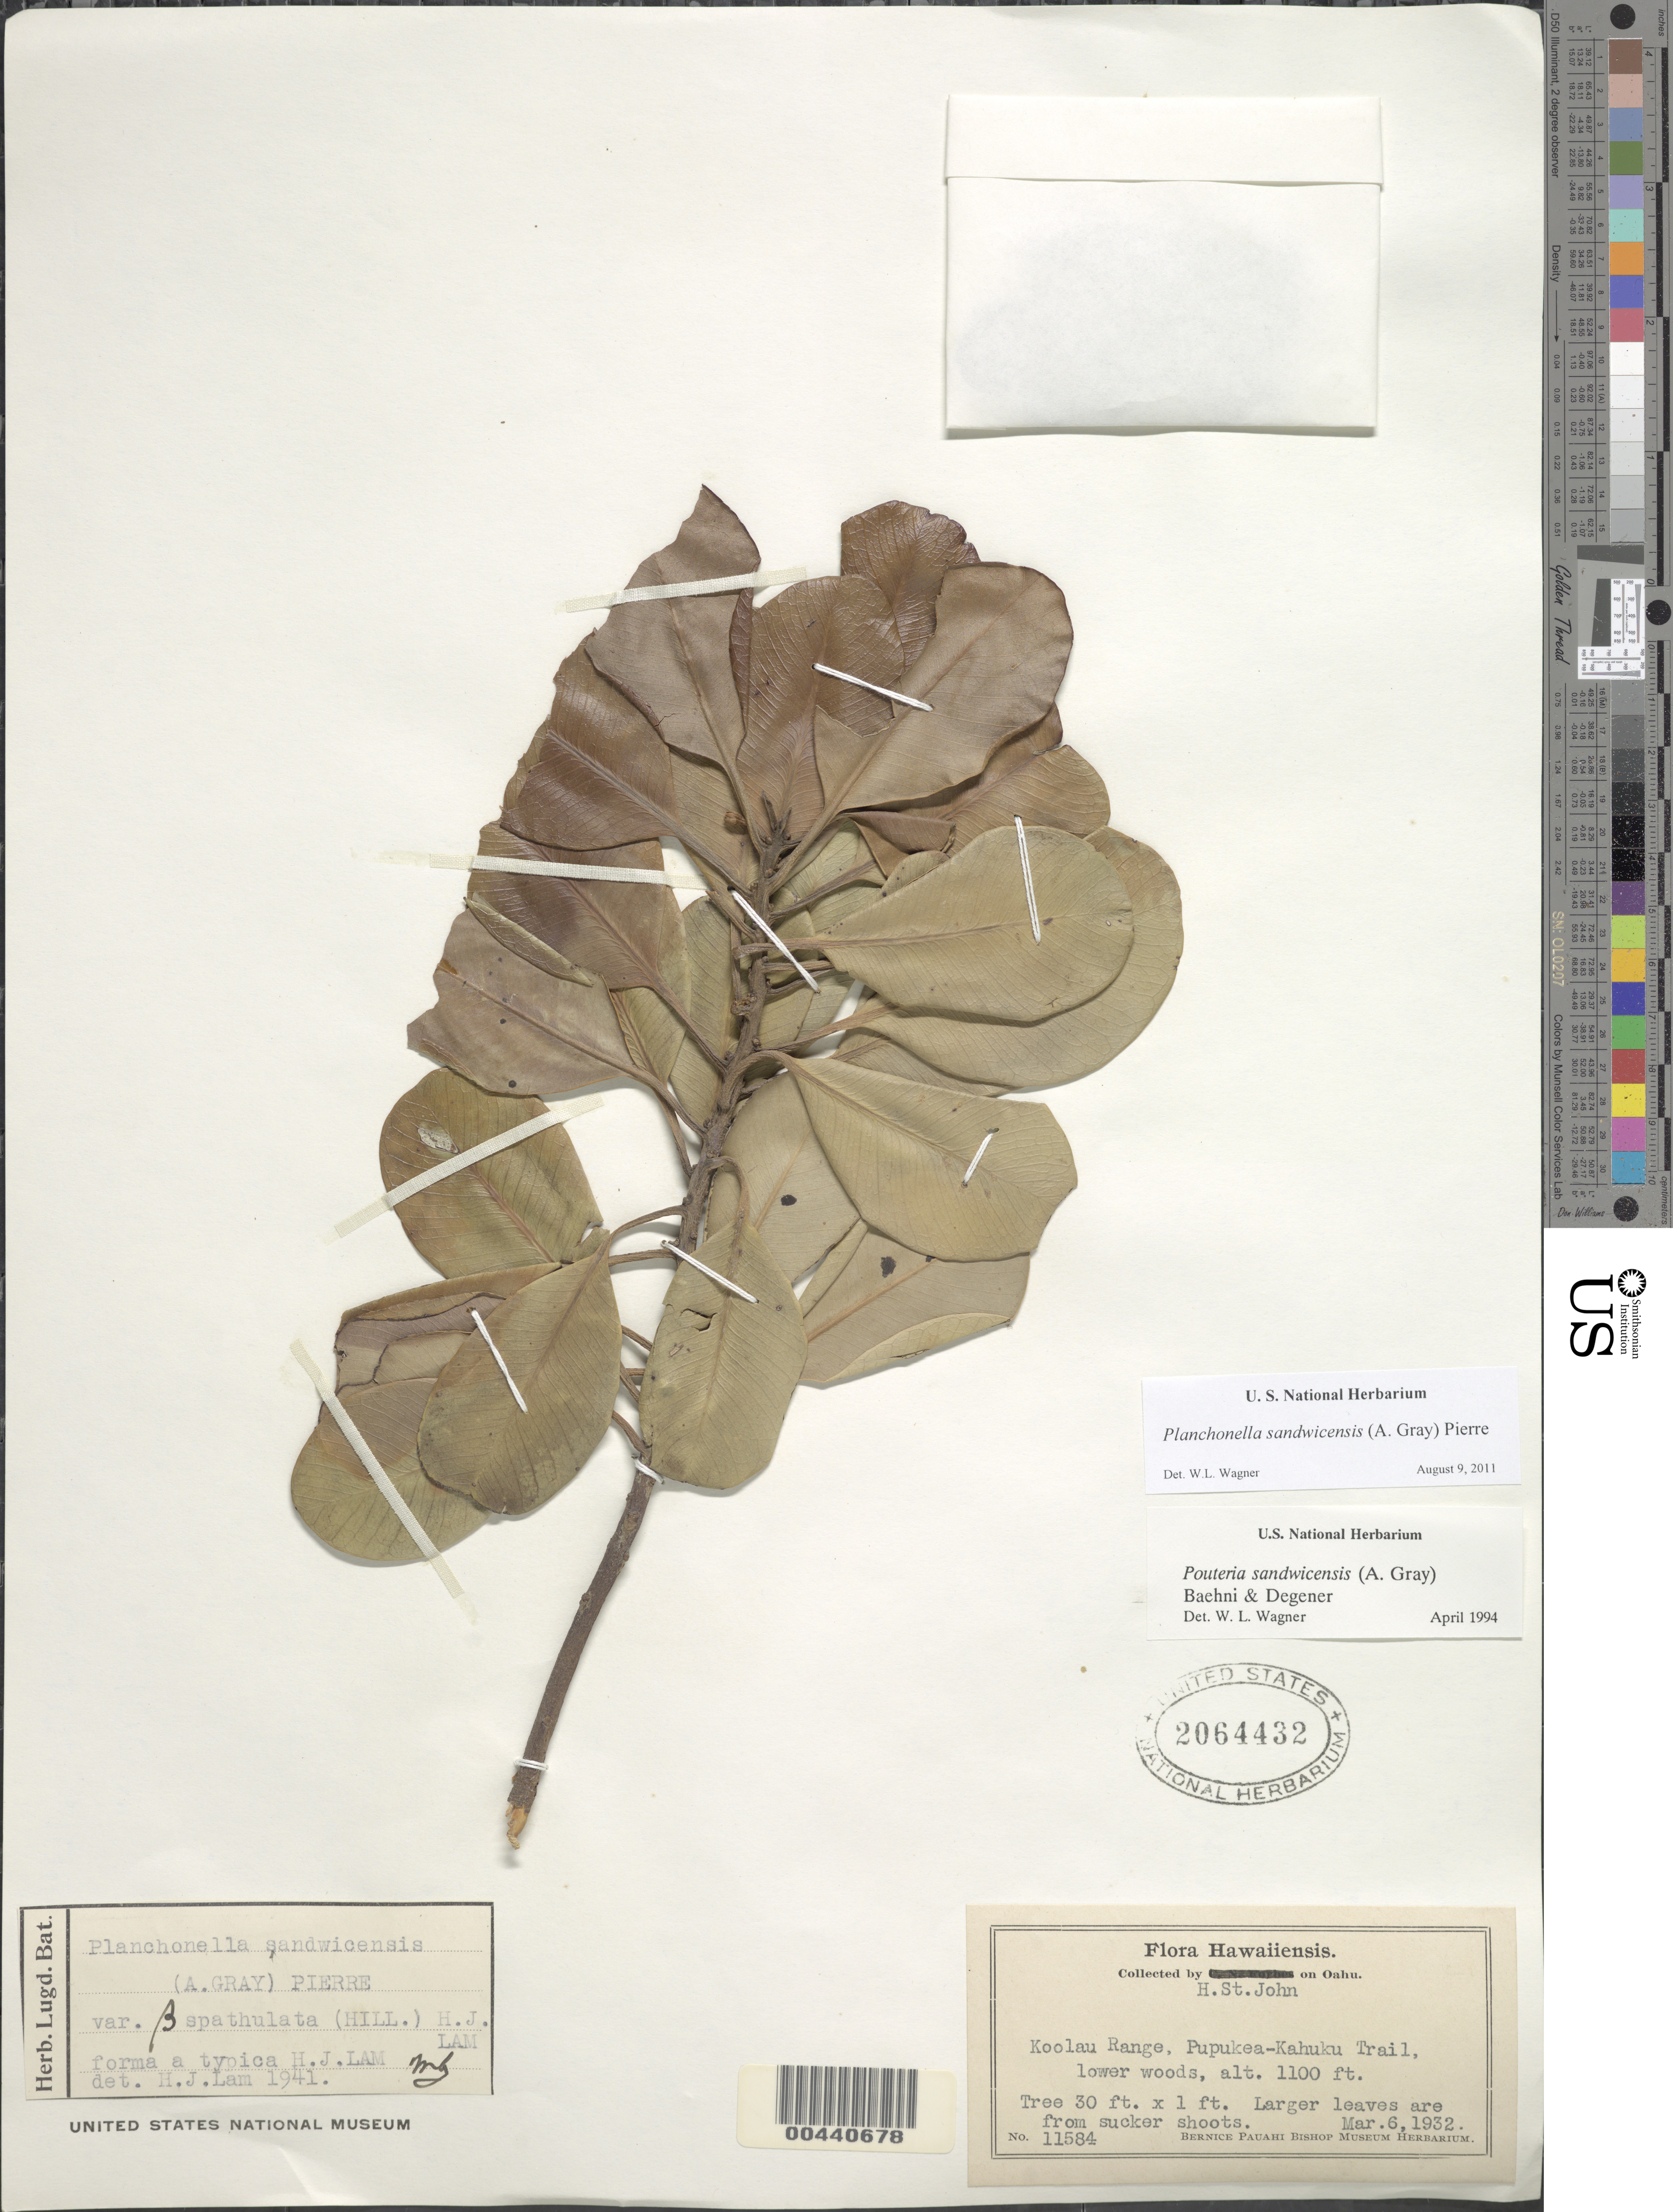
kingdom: Plantae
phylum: Tracheophyta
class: Magnoliopsida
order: Ericales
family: Sapotaceae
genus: Planchonella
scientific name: Planchonella sandwicensis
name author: (A. Gray) Pierre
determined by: Wagner, W. L., (BOT), Smithsonian Institution - National Museum of Natural History (UNITED STATES)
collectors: H. St. John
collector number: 11584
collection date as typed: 6 Mar 1932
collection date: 1932-03-06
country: United States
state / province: Hawaii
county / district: Honolulu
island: Oahu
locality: Koolau Range, Pupukea-Kahuku Trail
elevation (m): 335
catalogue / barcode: US 2064432